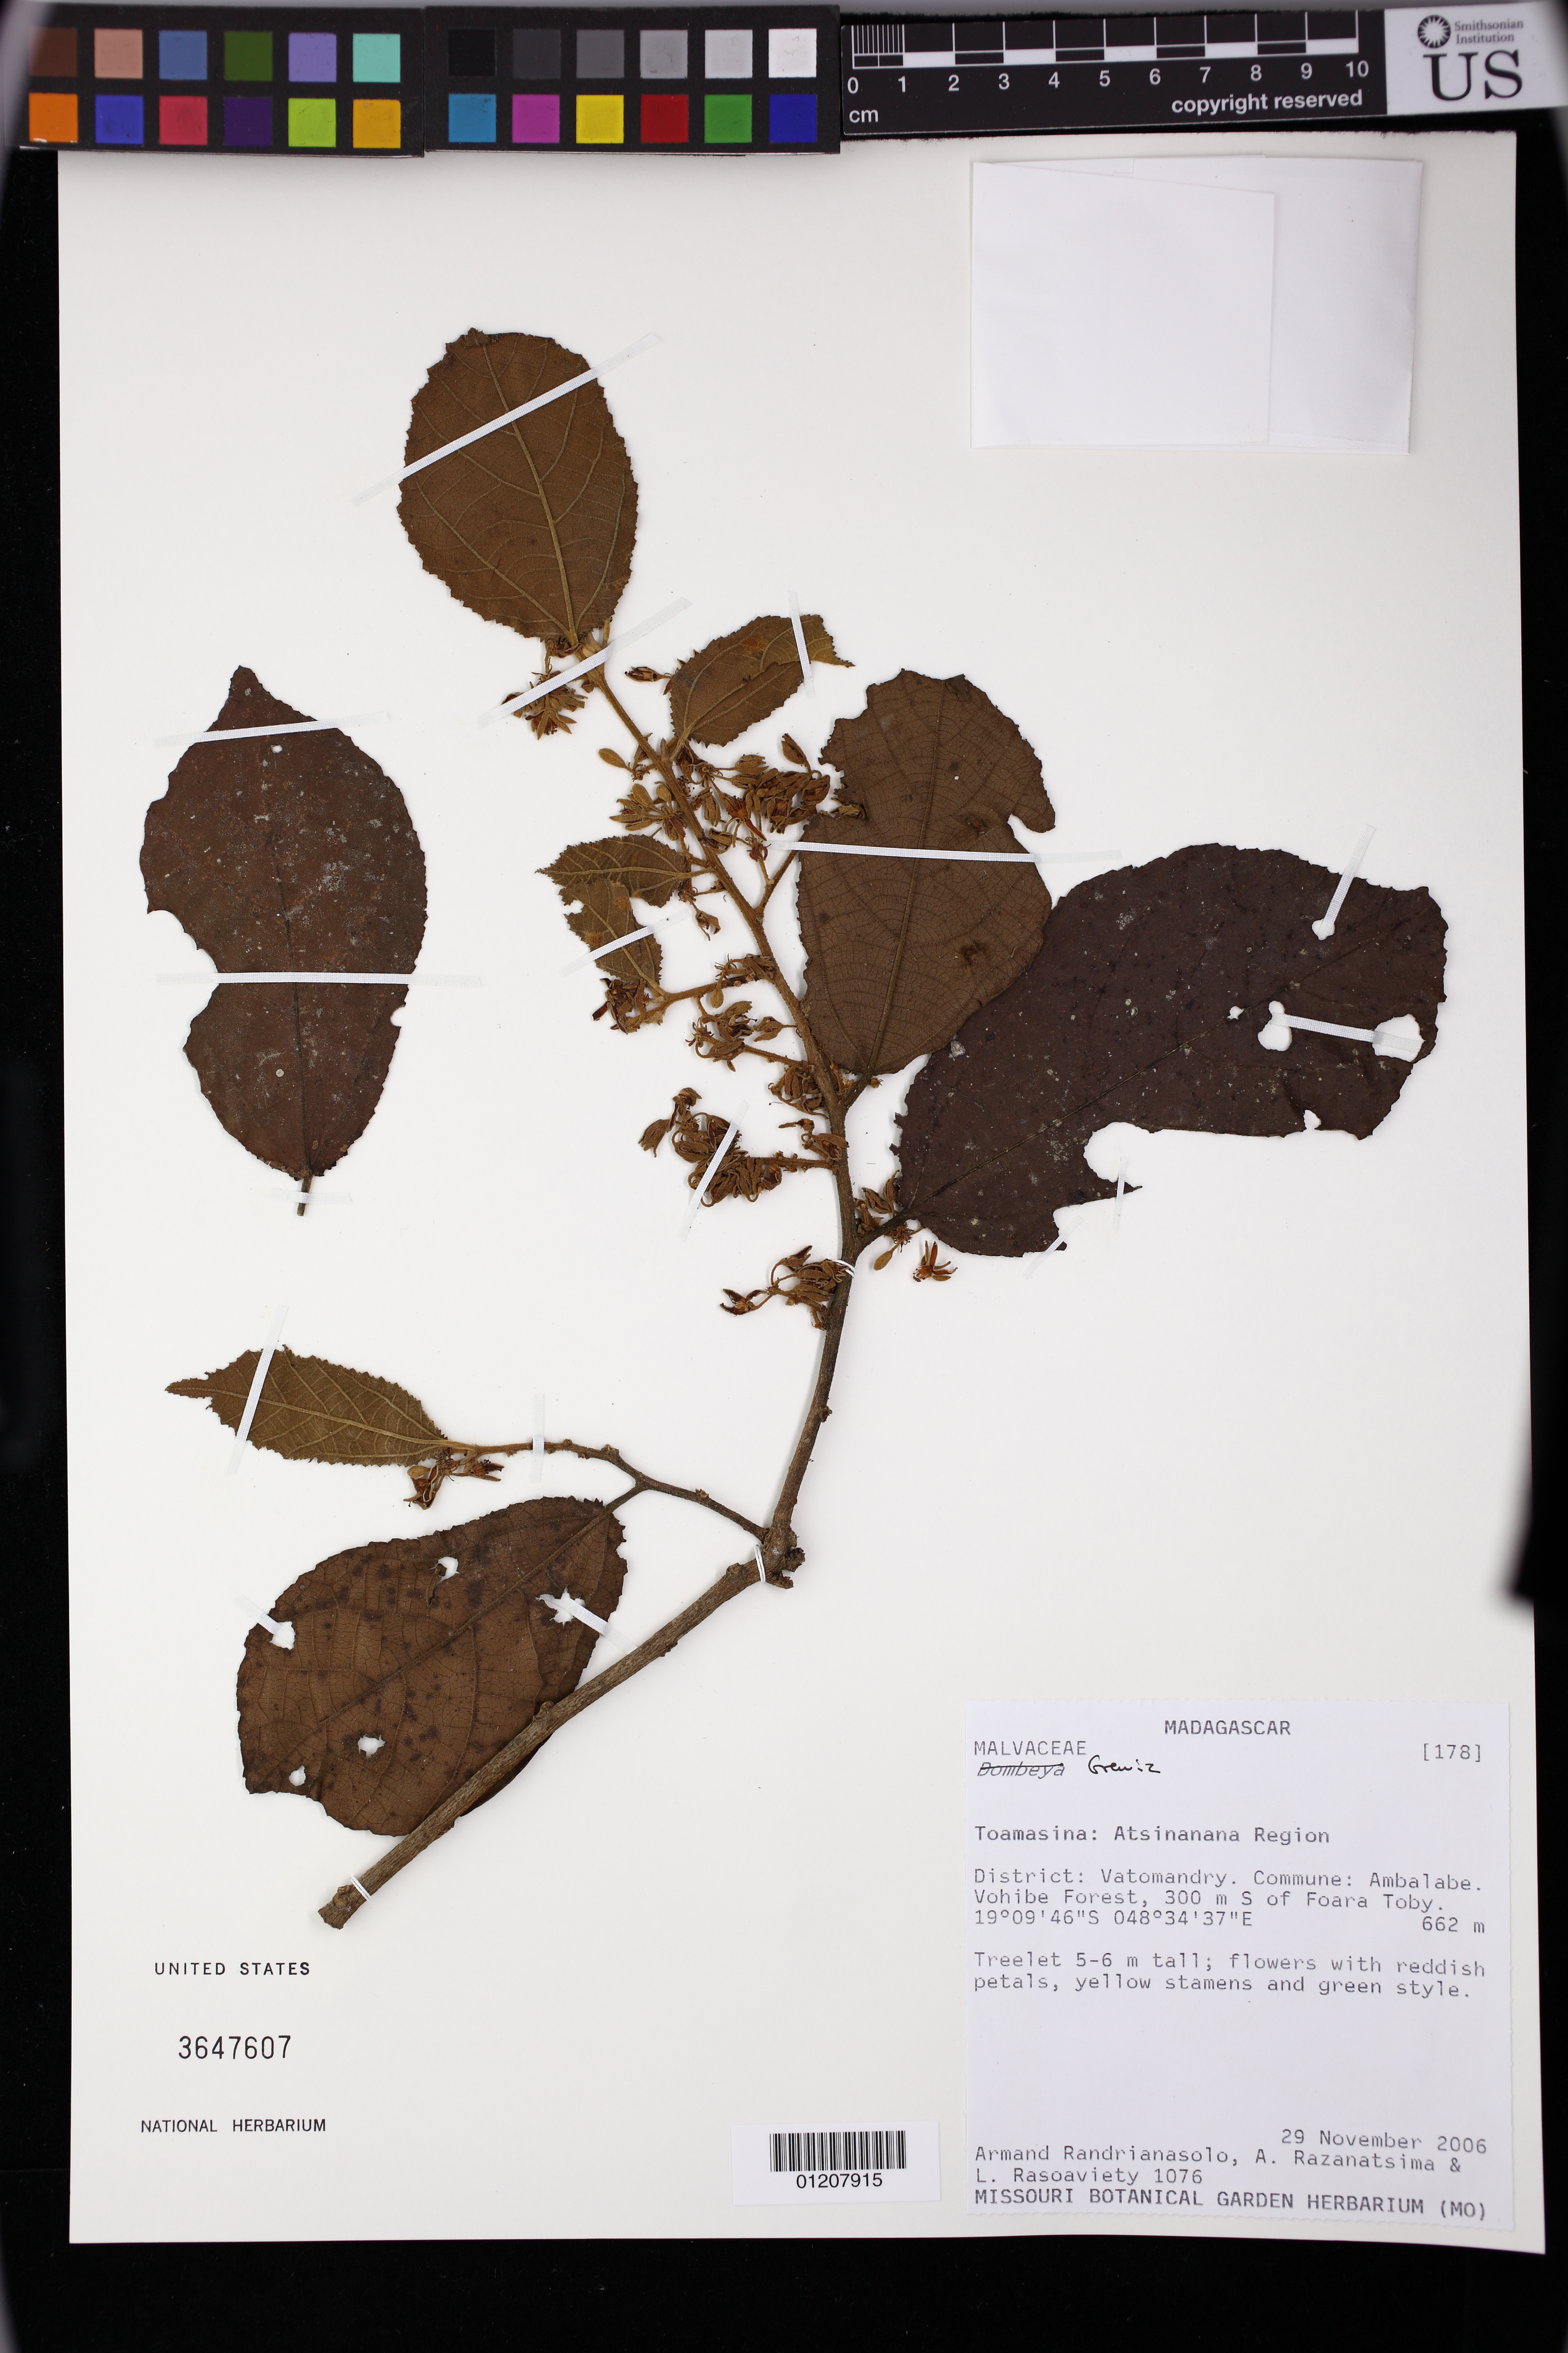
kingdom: Plantae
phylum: Tracheophyta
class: Magnoliopsida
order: Malvales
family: Malvaceae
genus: Grewia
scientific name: Grewia apetala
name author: Juss.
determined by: Jourdain-Fievet, L.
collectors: A. Randrianasolo, A. Razanatsima & L. Rasoaviety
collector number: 1076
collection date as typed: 29 Nov 2006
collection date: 2006-11-29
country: Madagascar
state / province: Atsinanana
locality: Toamasina: Atsinanana Region. District: Vatomandry. Commune: Ambalabe. Vohibe Forest, 300 m S of Foara Toby.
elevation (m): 662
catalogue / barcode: US 3647607